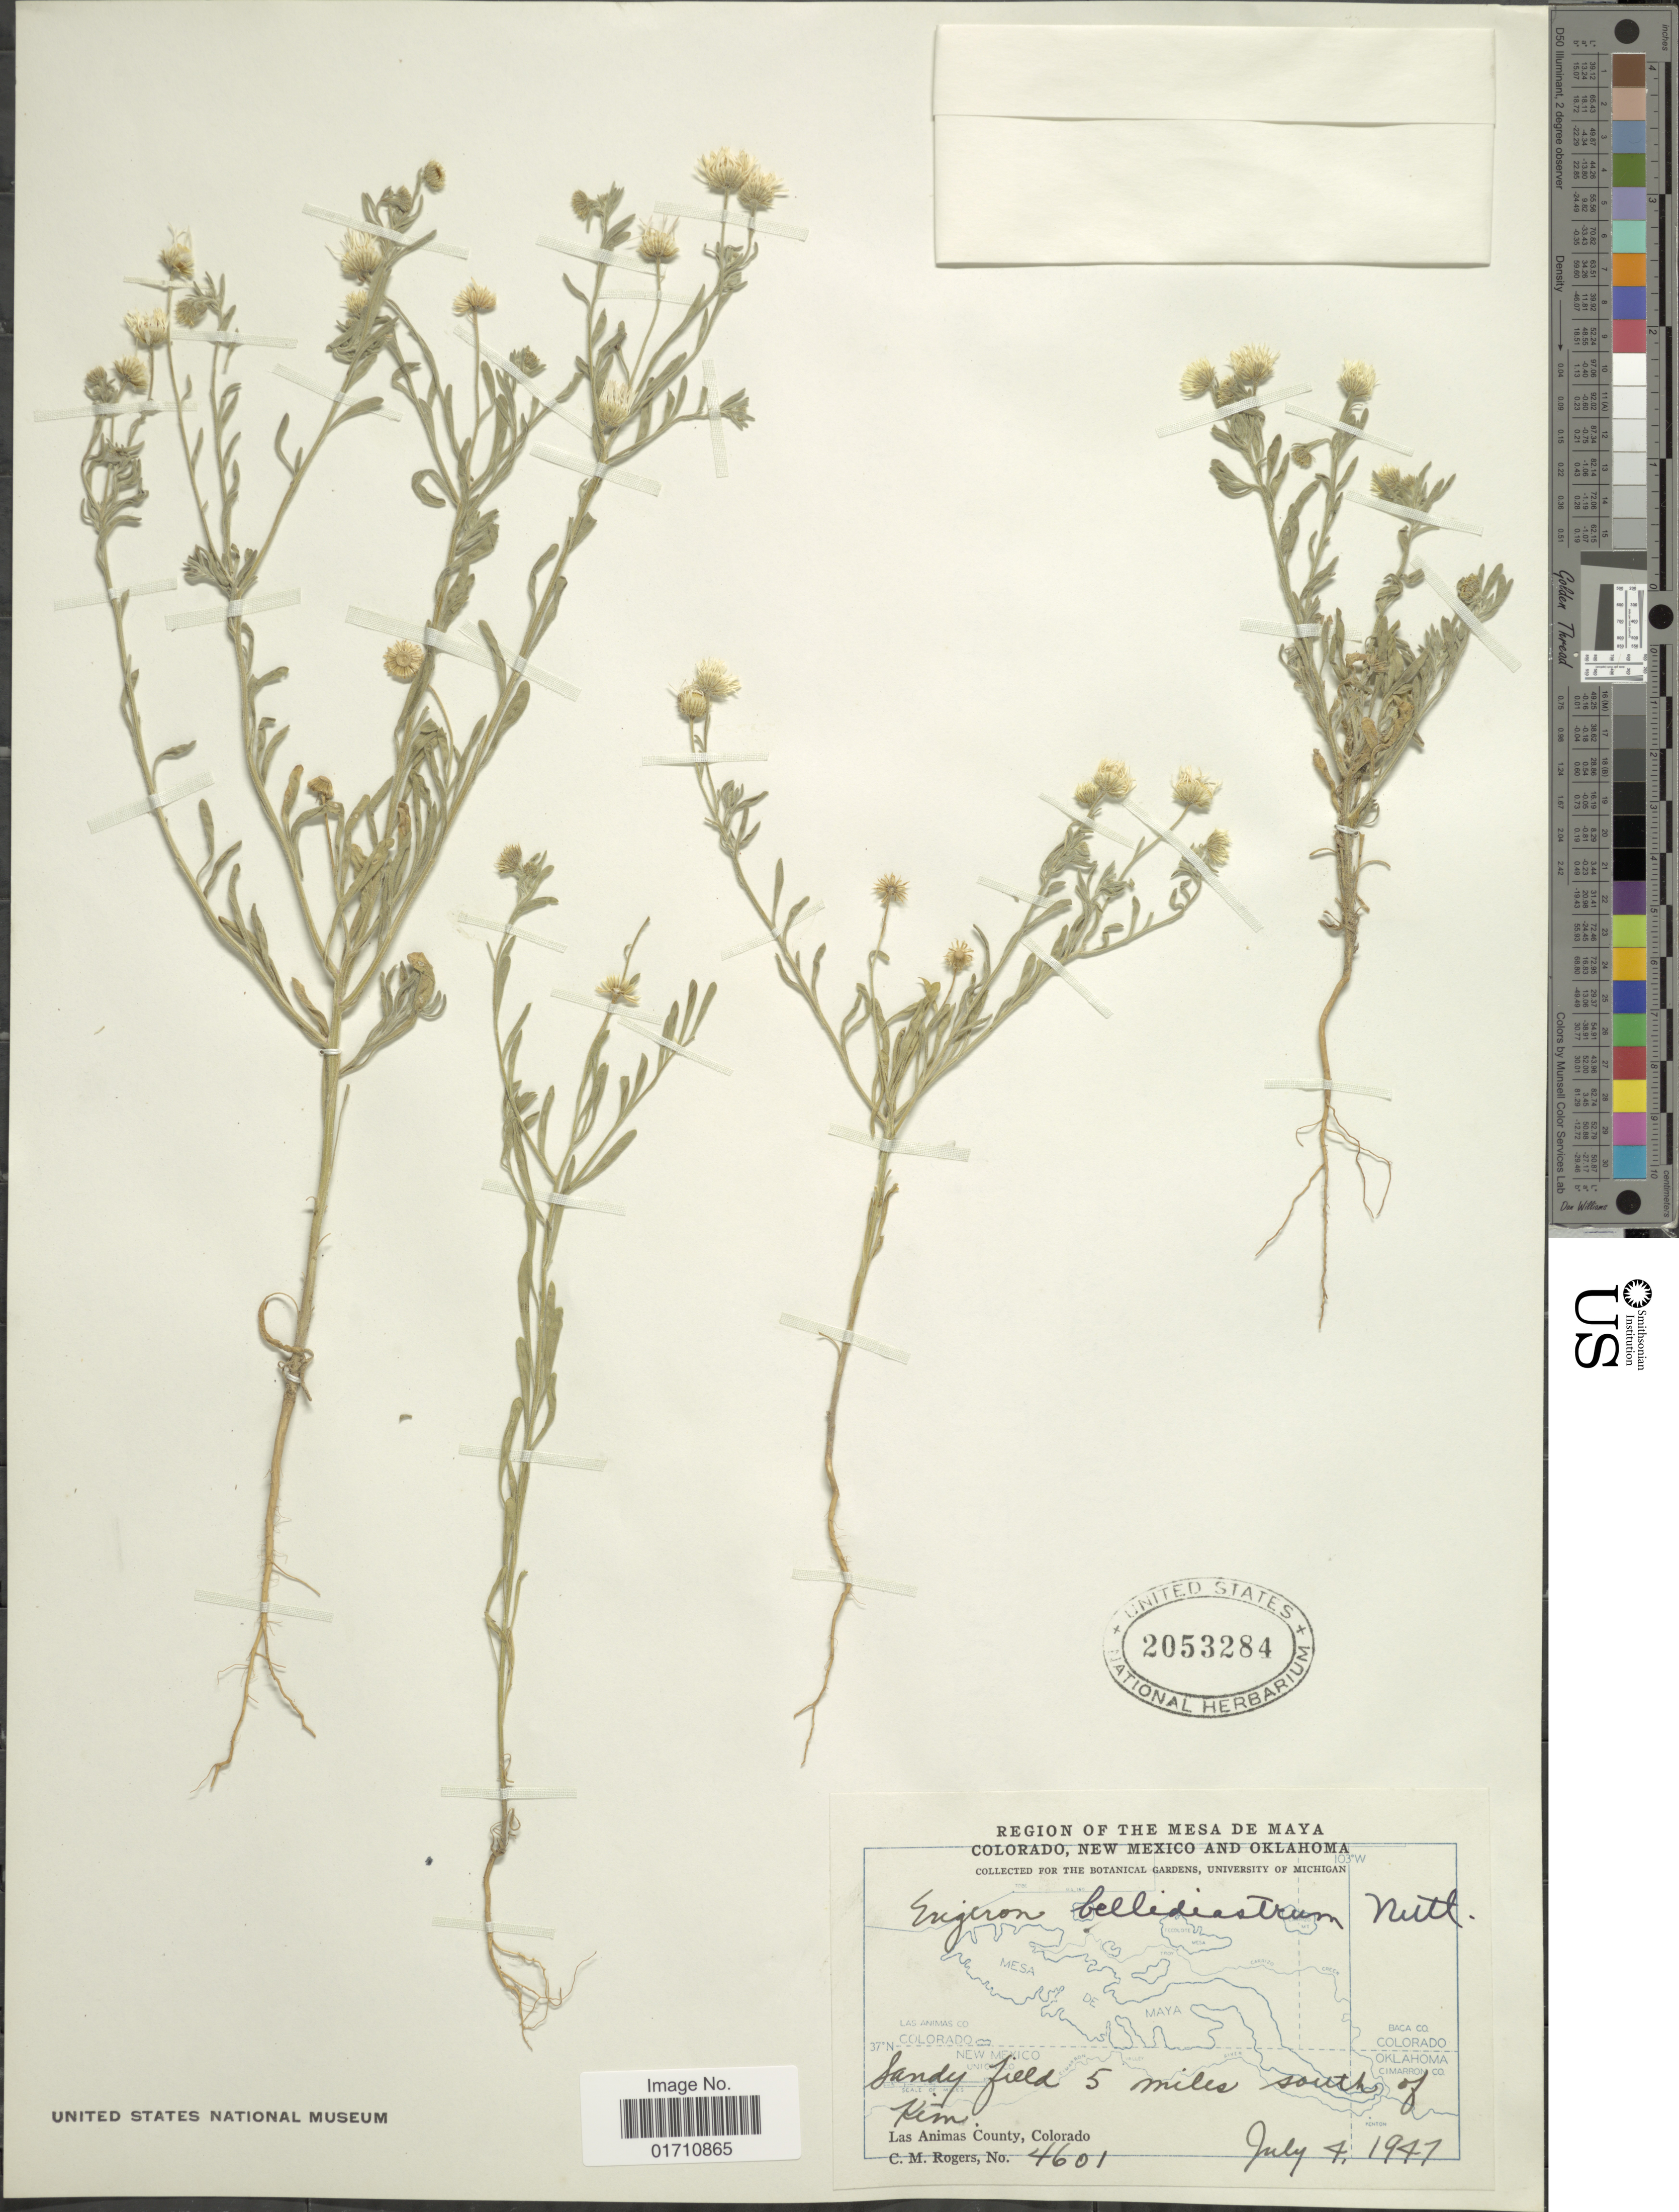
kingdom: Plantae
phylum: Tracheophyta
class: Magnoliopsida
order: Asterales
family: Asteraceae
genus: Erigeron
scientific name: Erigeron bellidiastrum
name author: Nutt.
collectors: C. M. Rogers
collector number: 4601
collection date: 1941-07-04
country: United States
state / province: Colorado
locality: Region of the Mesa de Maya Colorado, New Mexico and OKlahoma, Sandy field 5 miles south of Kim, las Animas County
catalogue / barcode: US 2053284